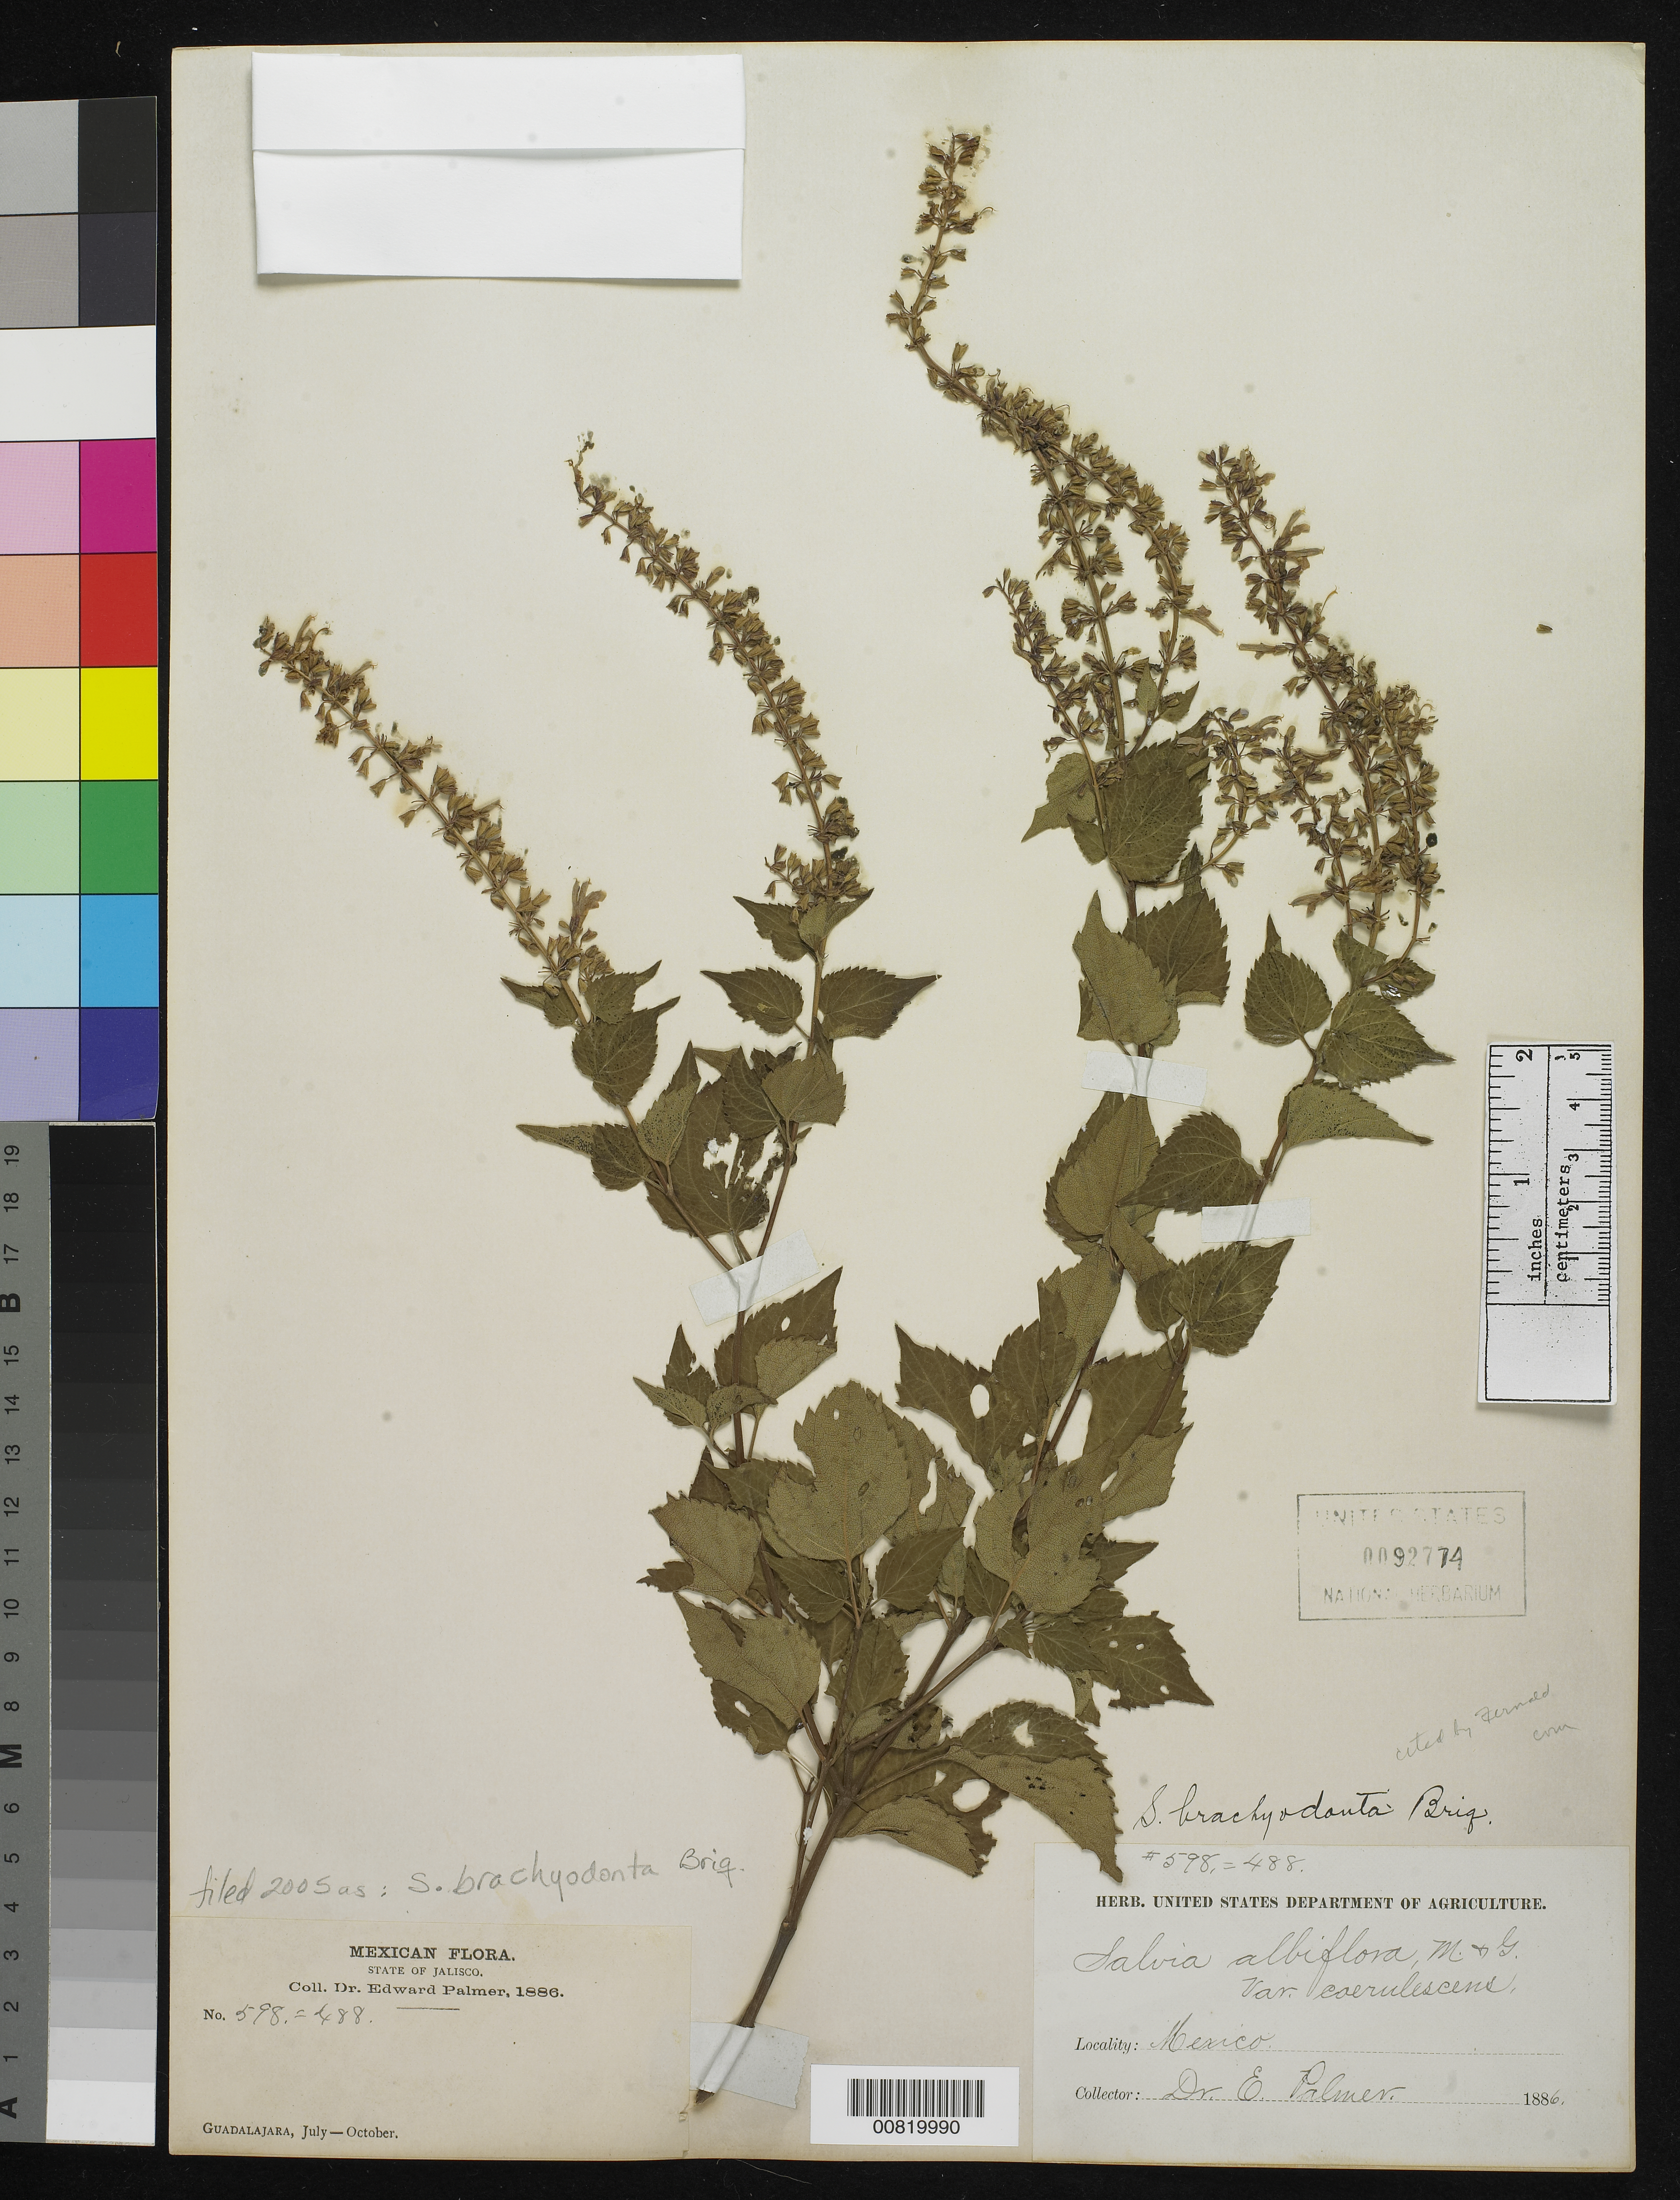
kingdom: Plantae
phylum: Tracheophyta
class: Magnoliopsida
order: Lamiales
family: Lamiaceae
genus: Salvia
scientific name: Salvia brachyodonta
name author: Briq.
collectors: E. Palmer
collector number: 598=488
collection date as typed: Jul 1886 to -- Oct 1886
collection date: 1886-07/1886-10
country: Mexico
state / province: Jalisco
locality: Guadalajara, Jalisco.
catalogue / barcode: US 92774